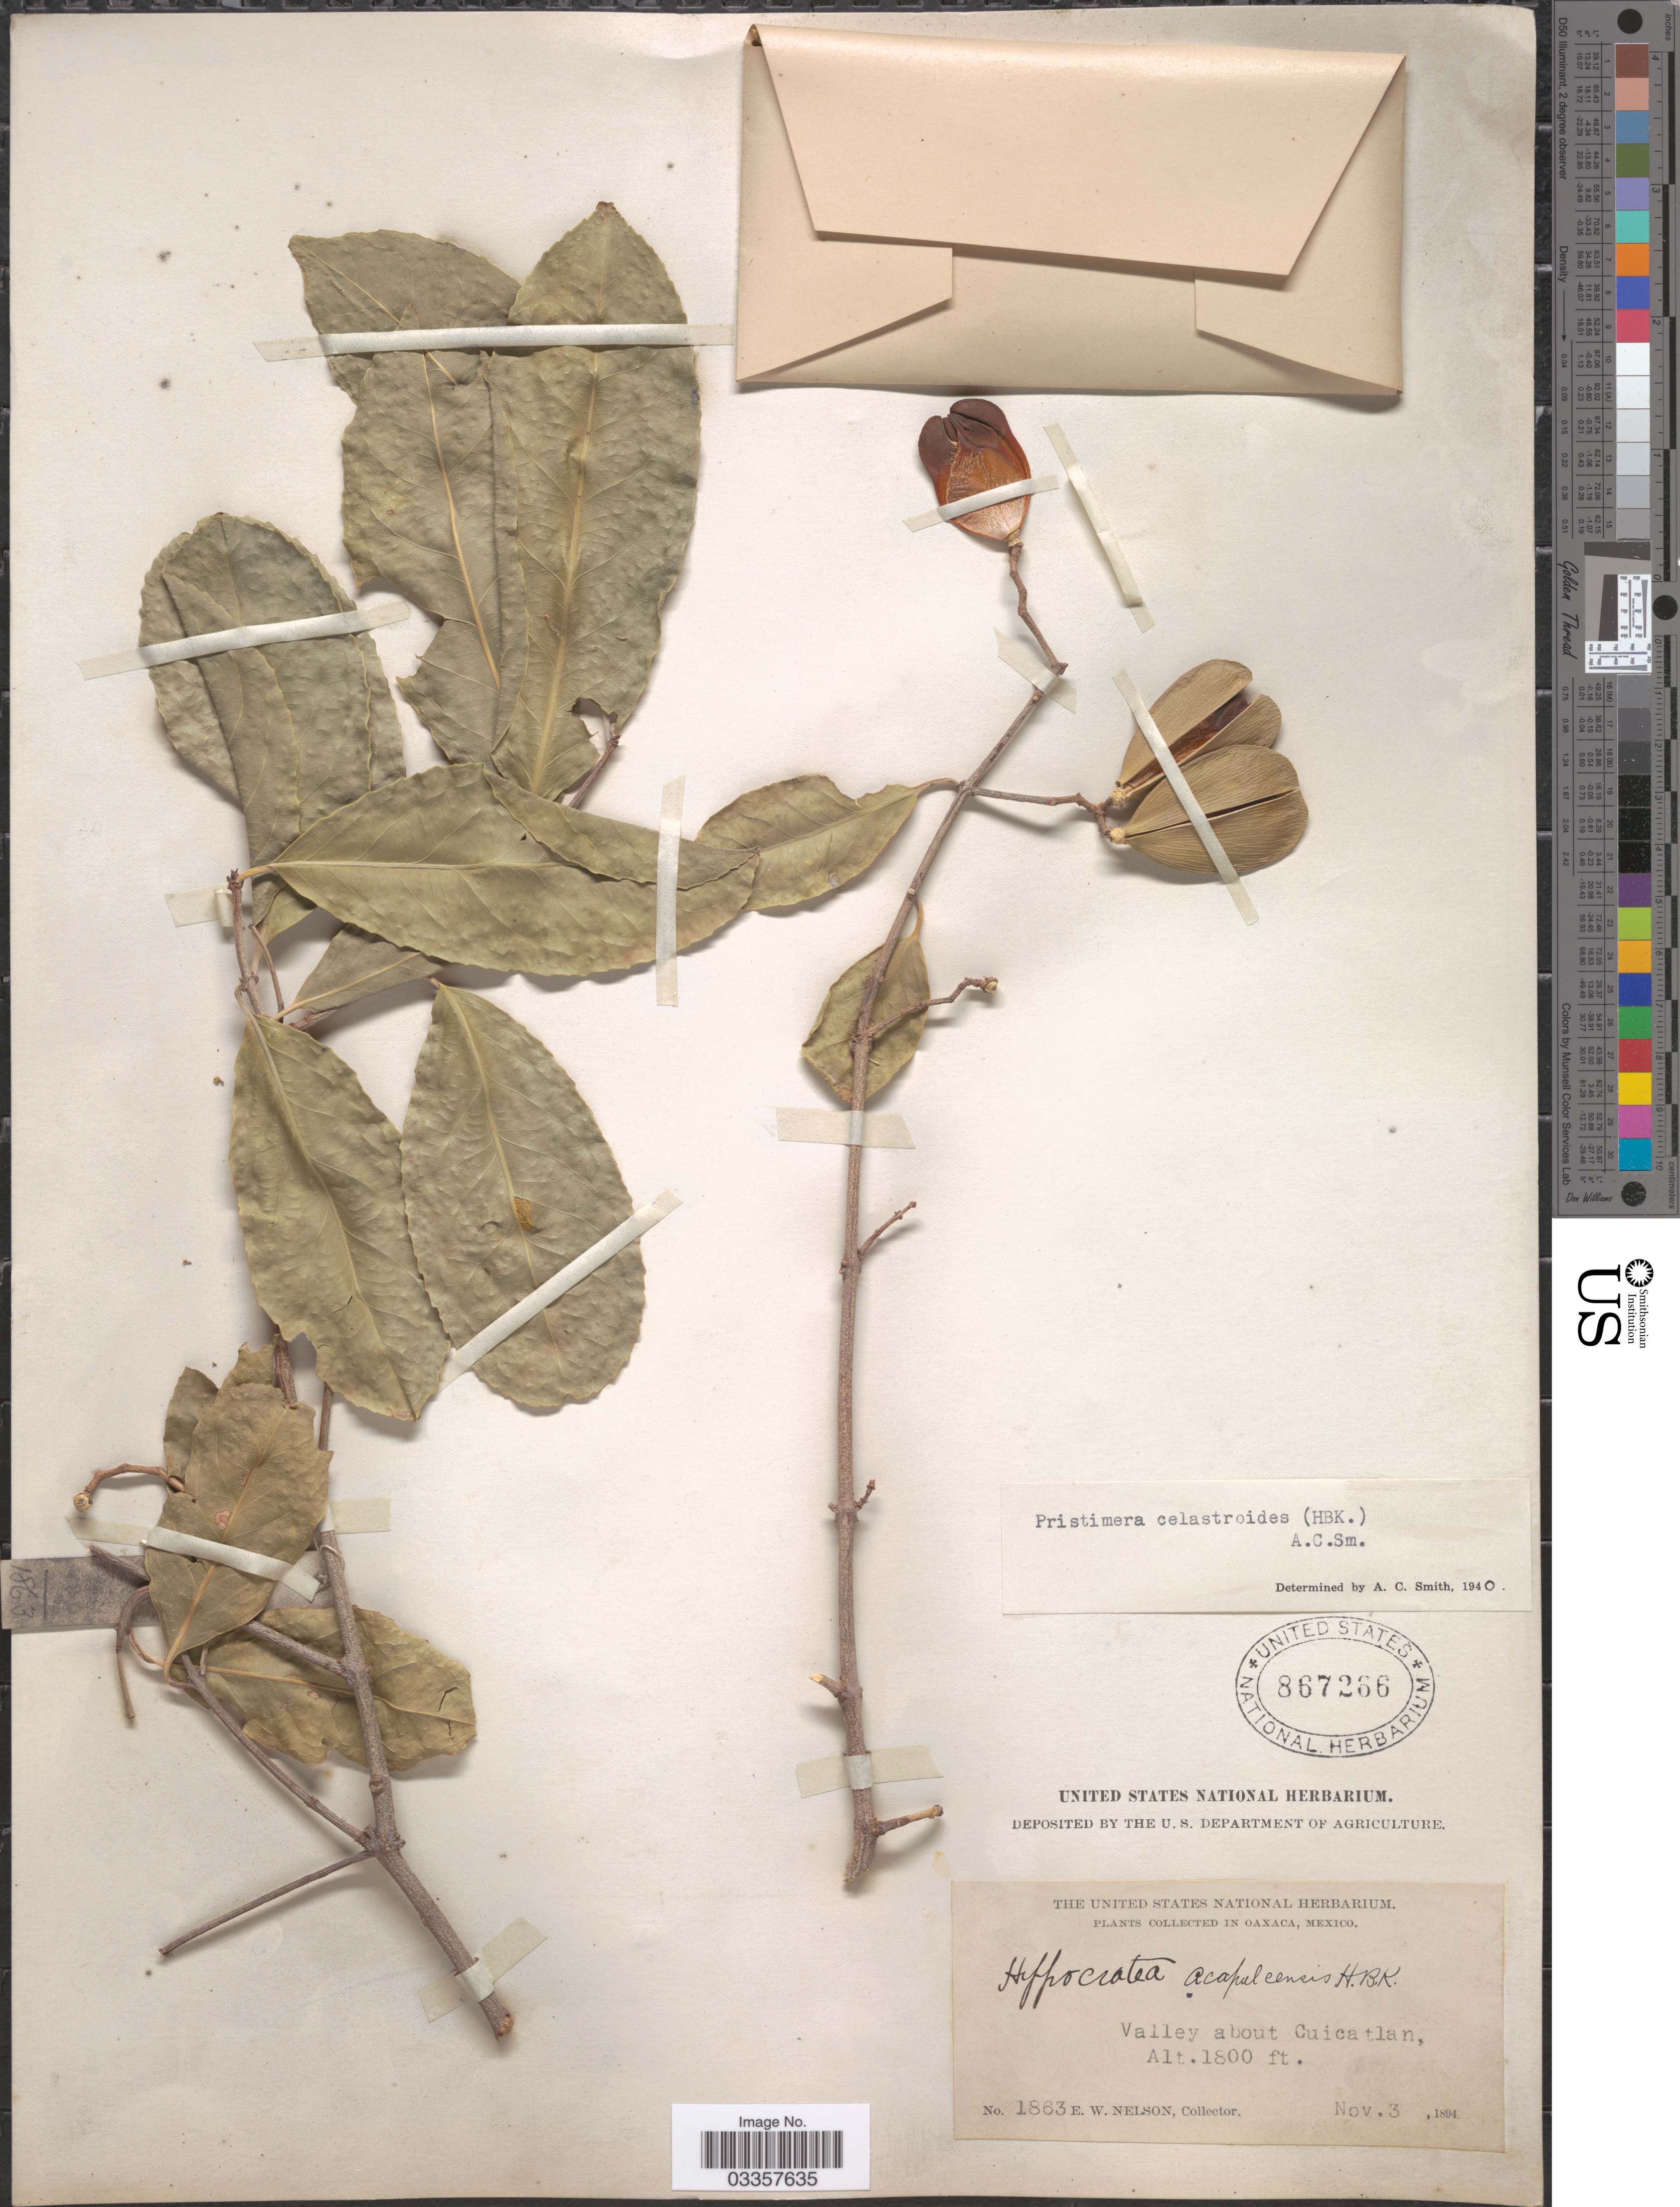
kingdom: Plantae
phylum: Tracheophyta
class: Magnoliopsida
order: Celastrales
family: Celastraceae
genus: Pristimera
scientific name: Pristimera celastroides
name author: (Kunth) A.C. Sm.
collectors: E. W. Nelson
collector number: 1863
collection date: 1894-11-03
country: Mexico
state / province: Oaxaca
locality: Valley about Cuicatlan.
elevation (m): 549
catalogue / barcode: US 867266